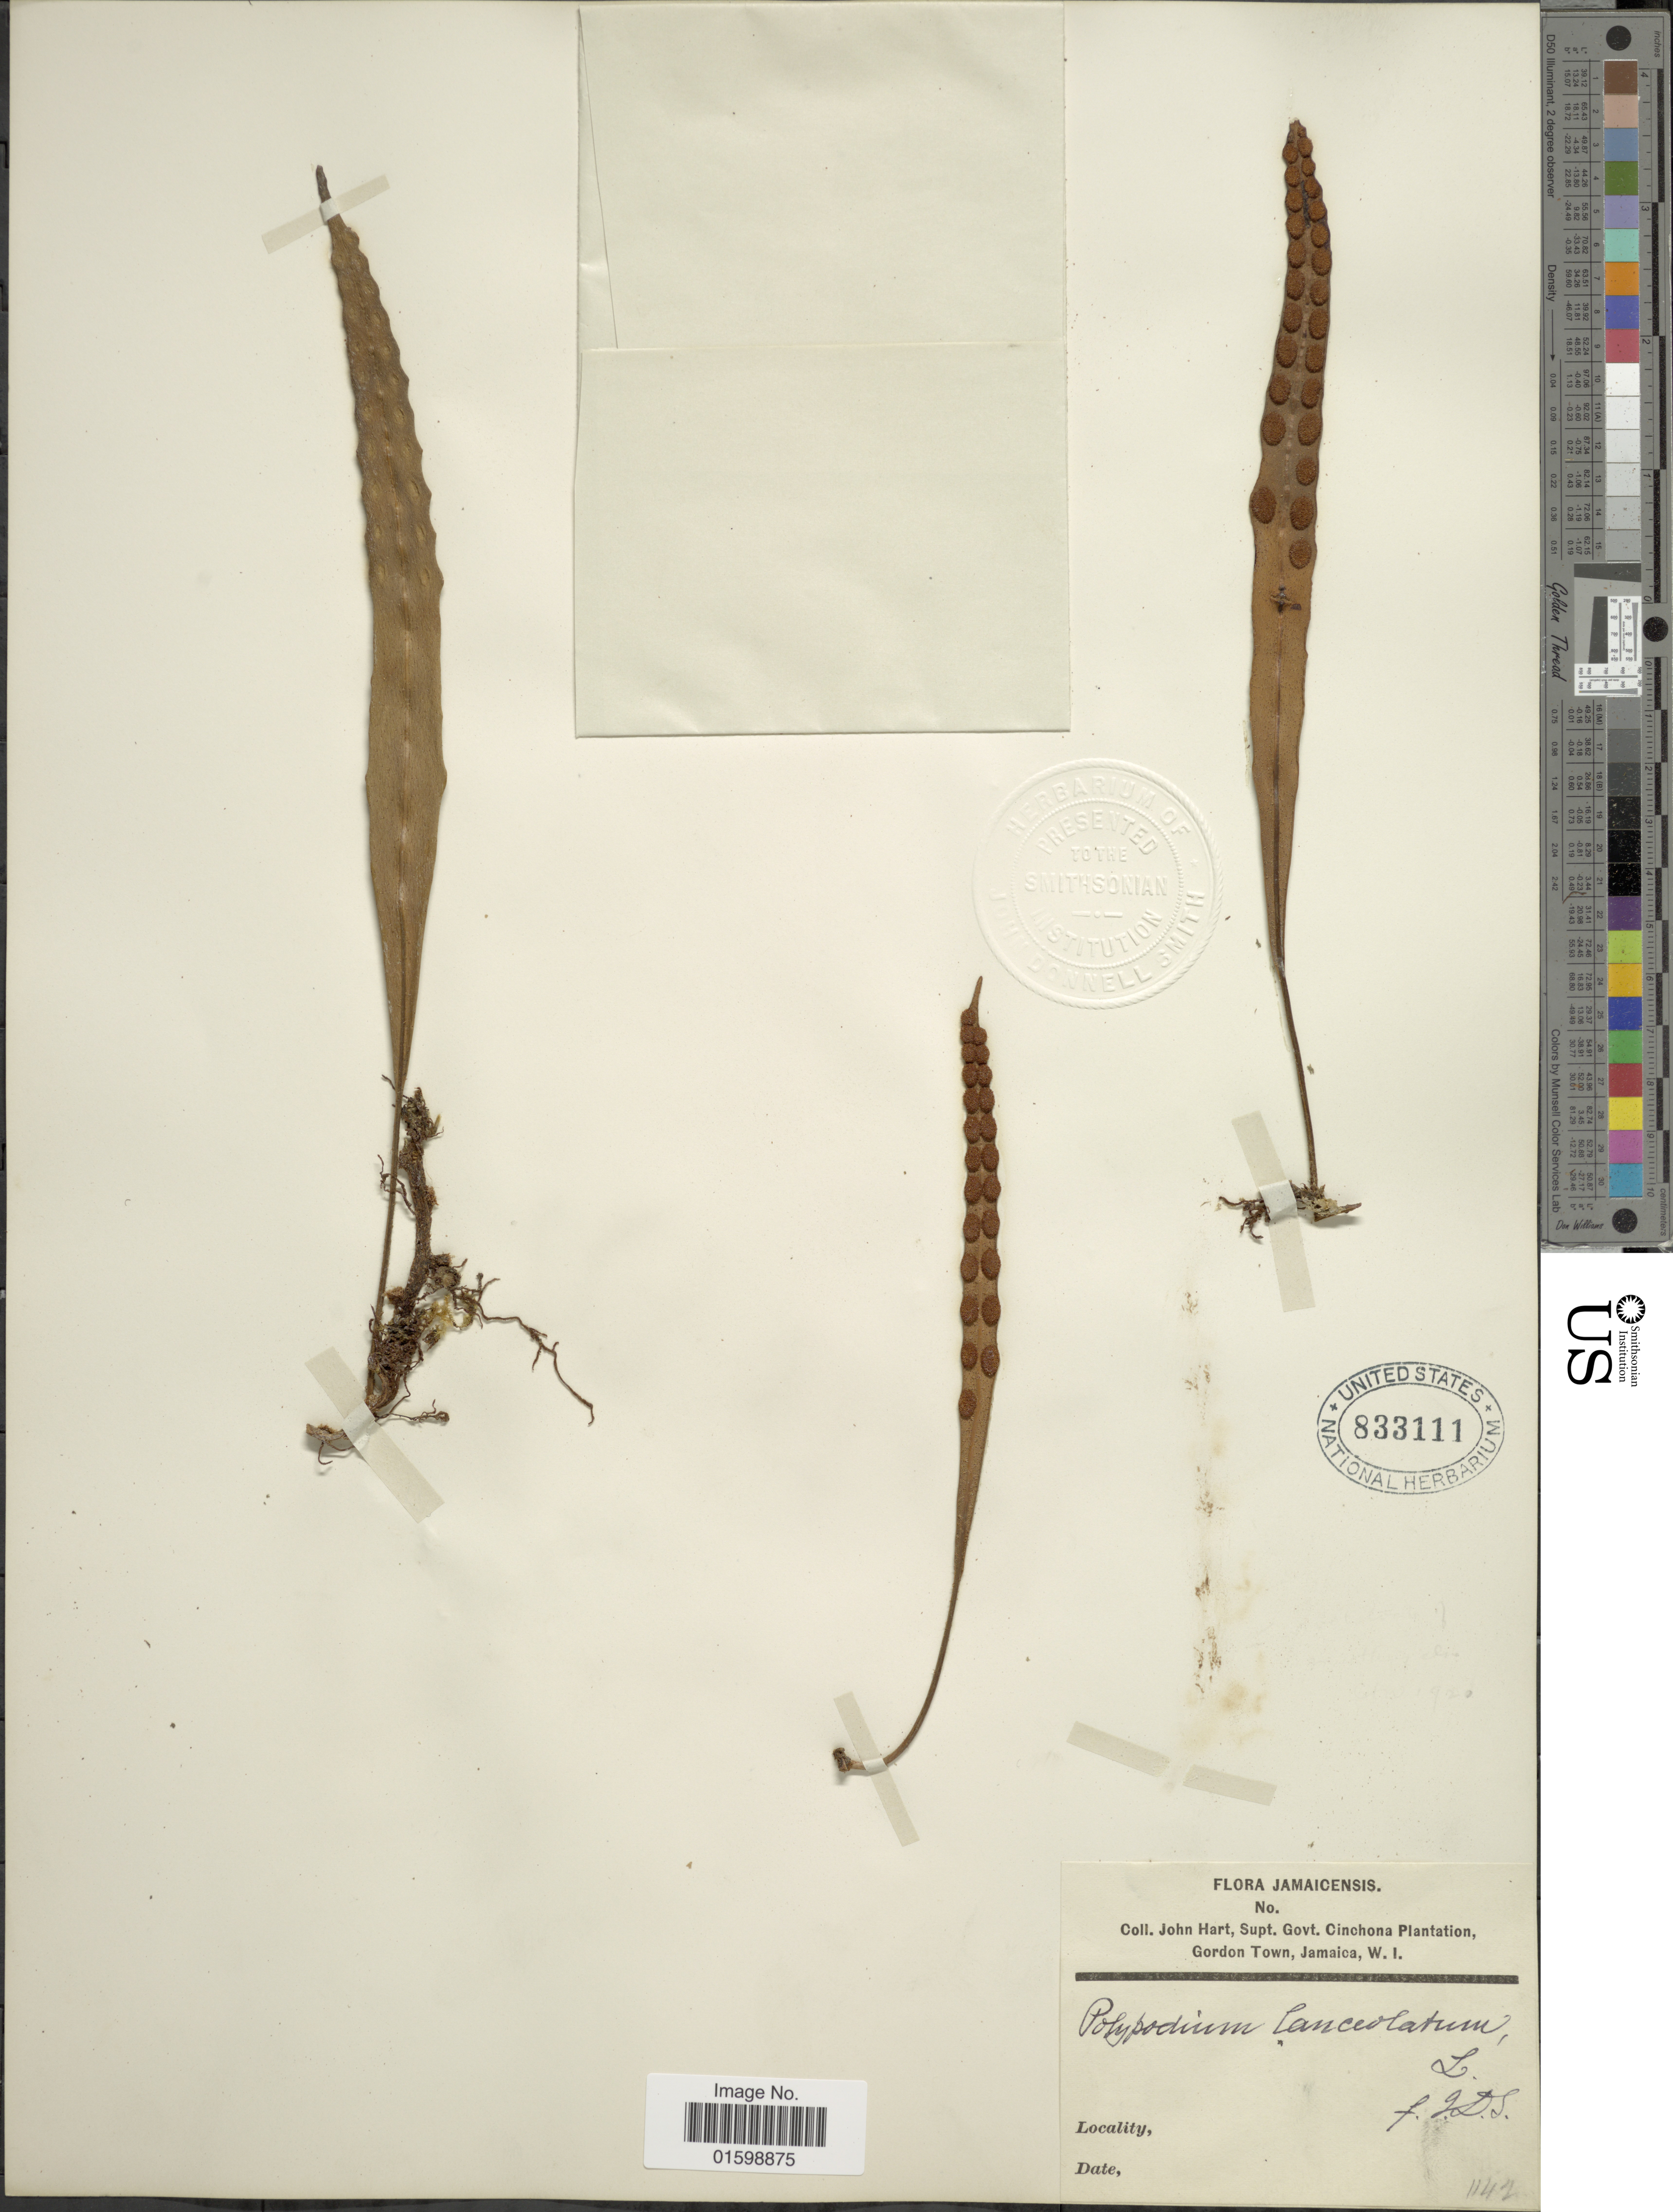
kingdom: Plantae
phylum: Tracheophyta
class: Polypodiopsida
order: Polypodiales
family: Polypodiaceae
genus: Pleopeltis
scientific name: Pleopeltis marginata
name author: A.R. Sm. & Tejero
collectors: J. H. Hart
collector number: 1142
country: Jamaica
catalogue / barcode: US 833111